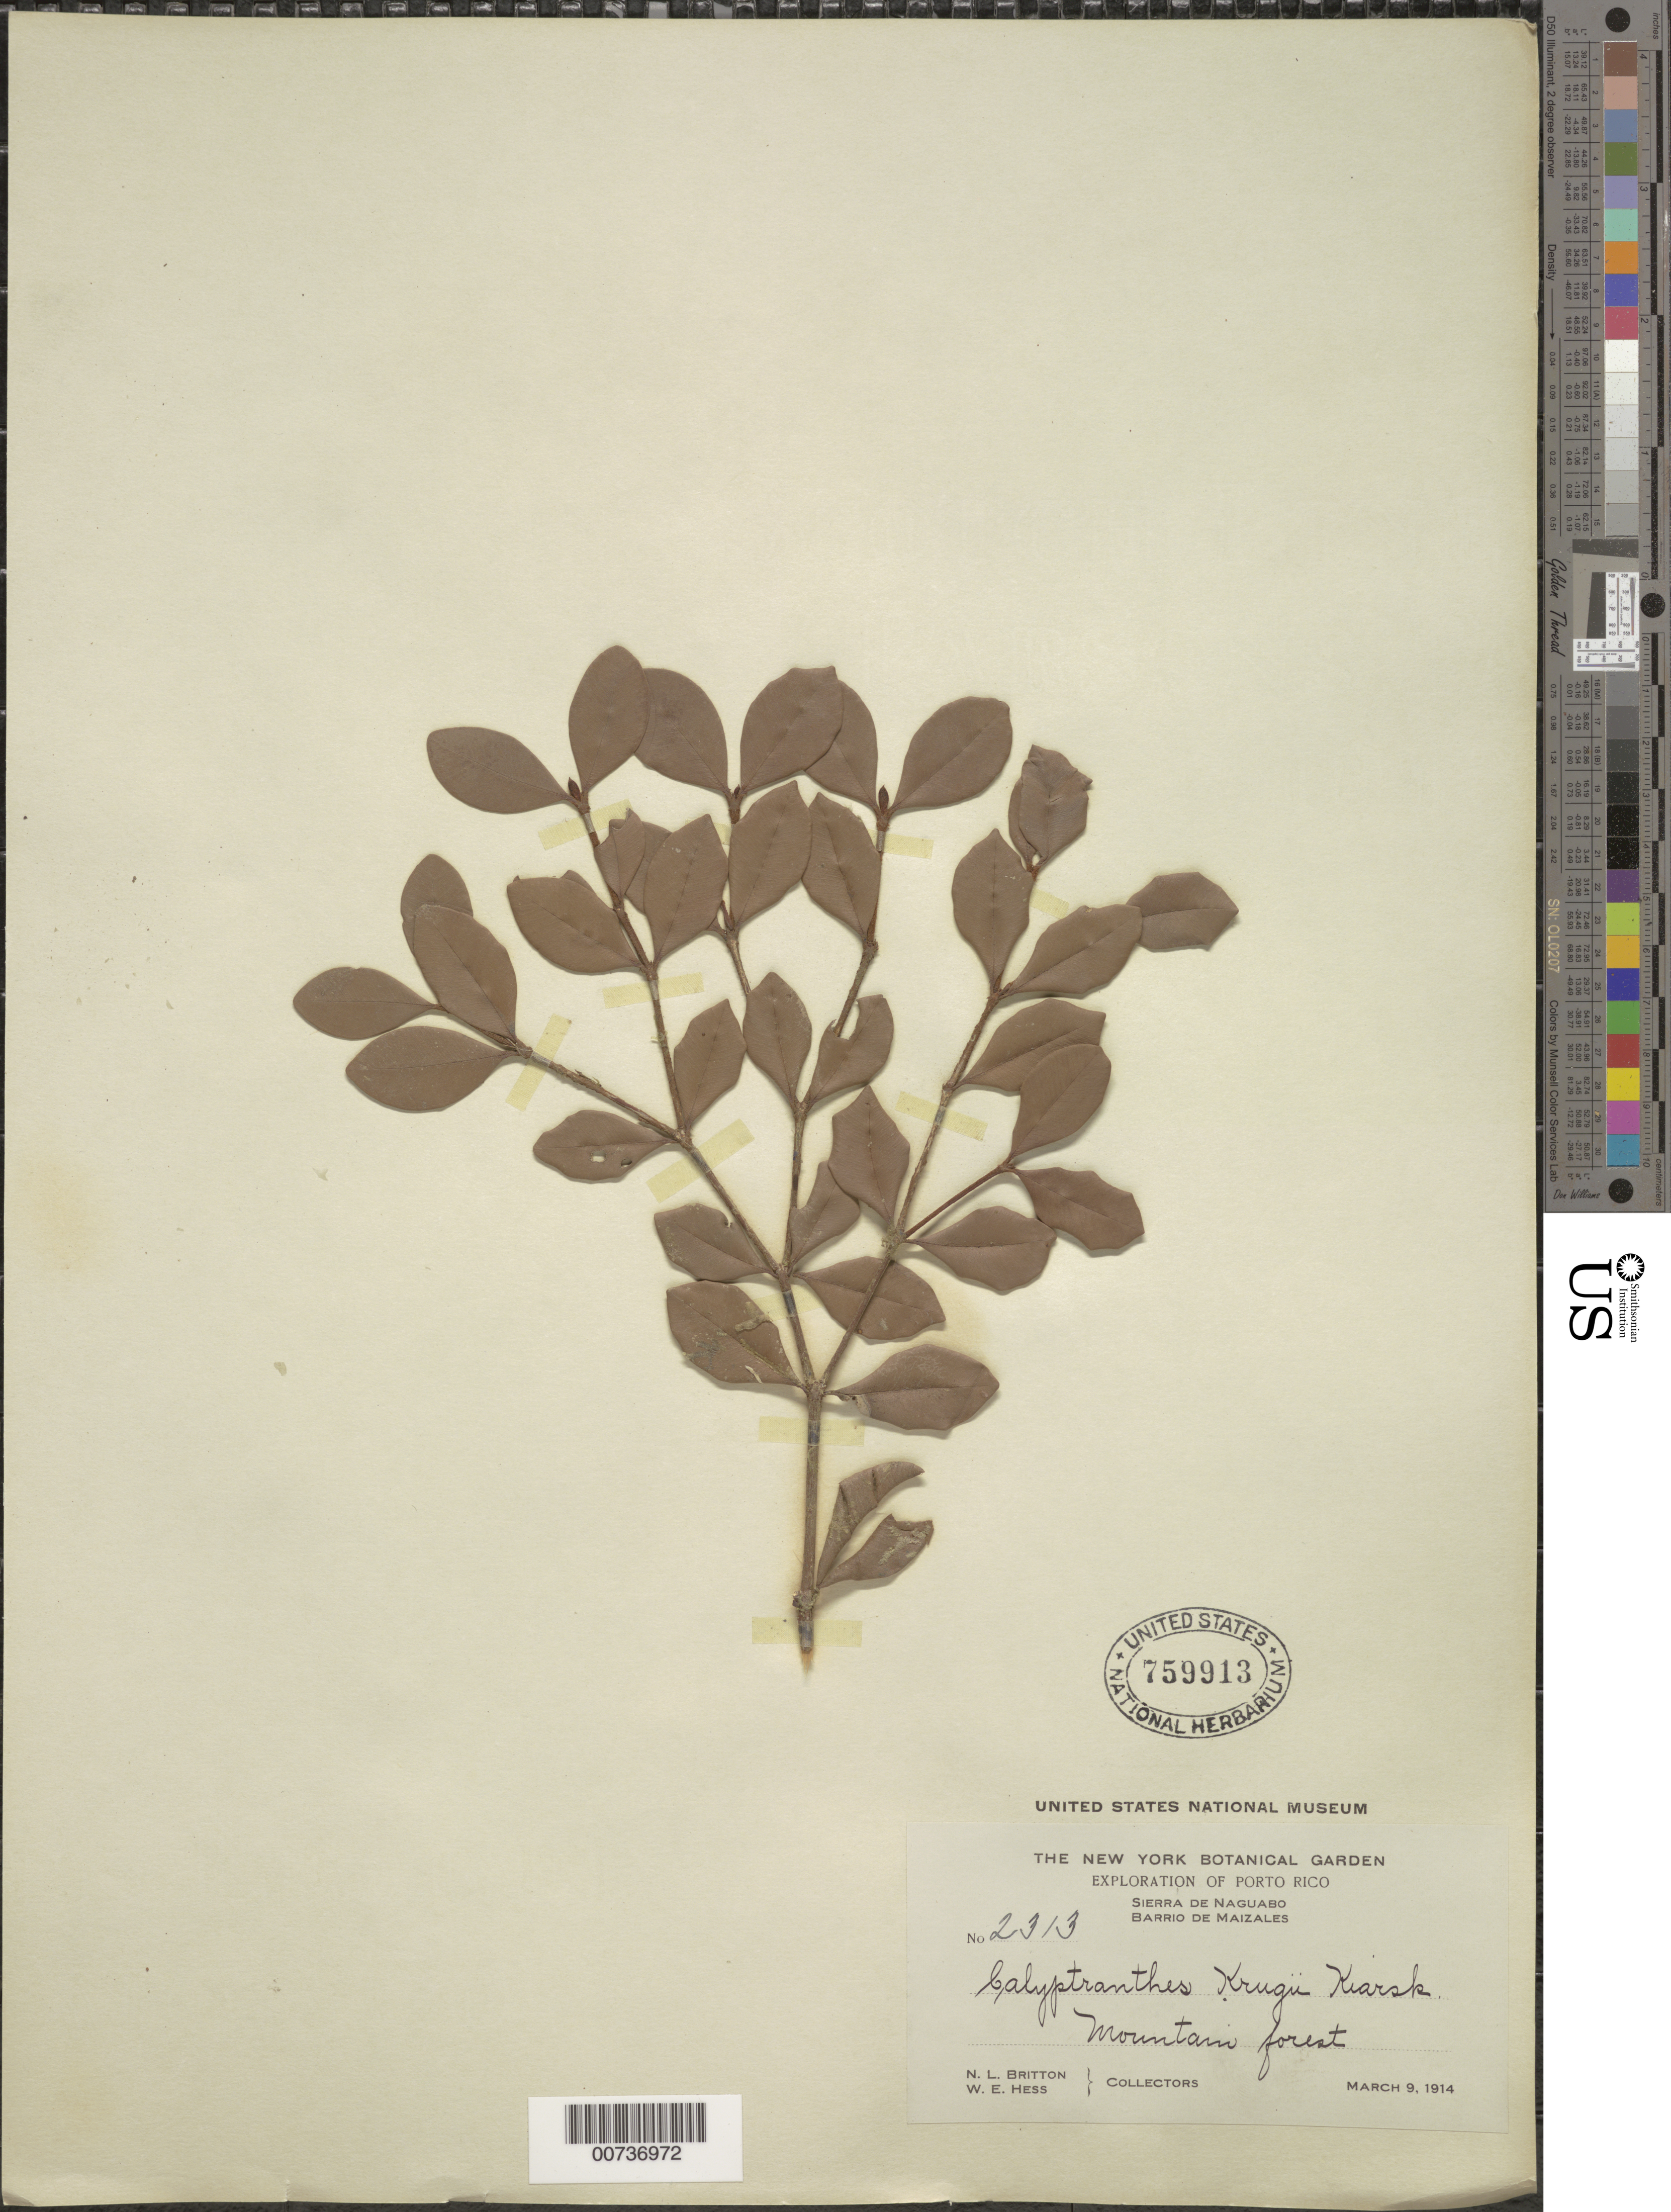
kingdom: Plantae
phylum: Tracheophyta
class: Magnoliopsida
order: Myrtales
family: Myrtaceae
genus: Myrcia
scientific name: Myrcia krugii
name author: (Kiaersk.) E. Lucas & Acev.-Rodr.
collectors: N. Britton & W. Hess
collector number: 2313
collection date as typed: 09 Mar 1914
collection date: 1914-03-09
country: Puerto Rico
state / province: Naguabo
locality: Sierra de Naguabo, Barrio de Maizales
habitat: Mountain forest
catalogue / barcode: US 759913